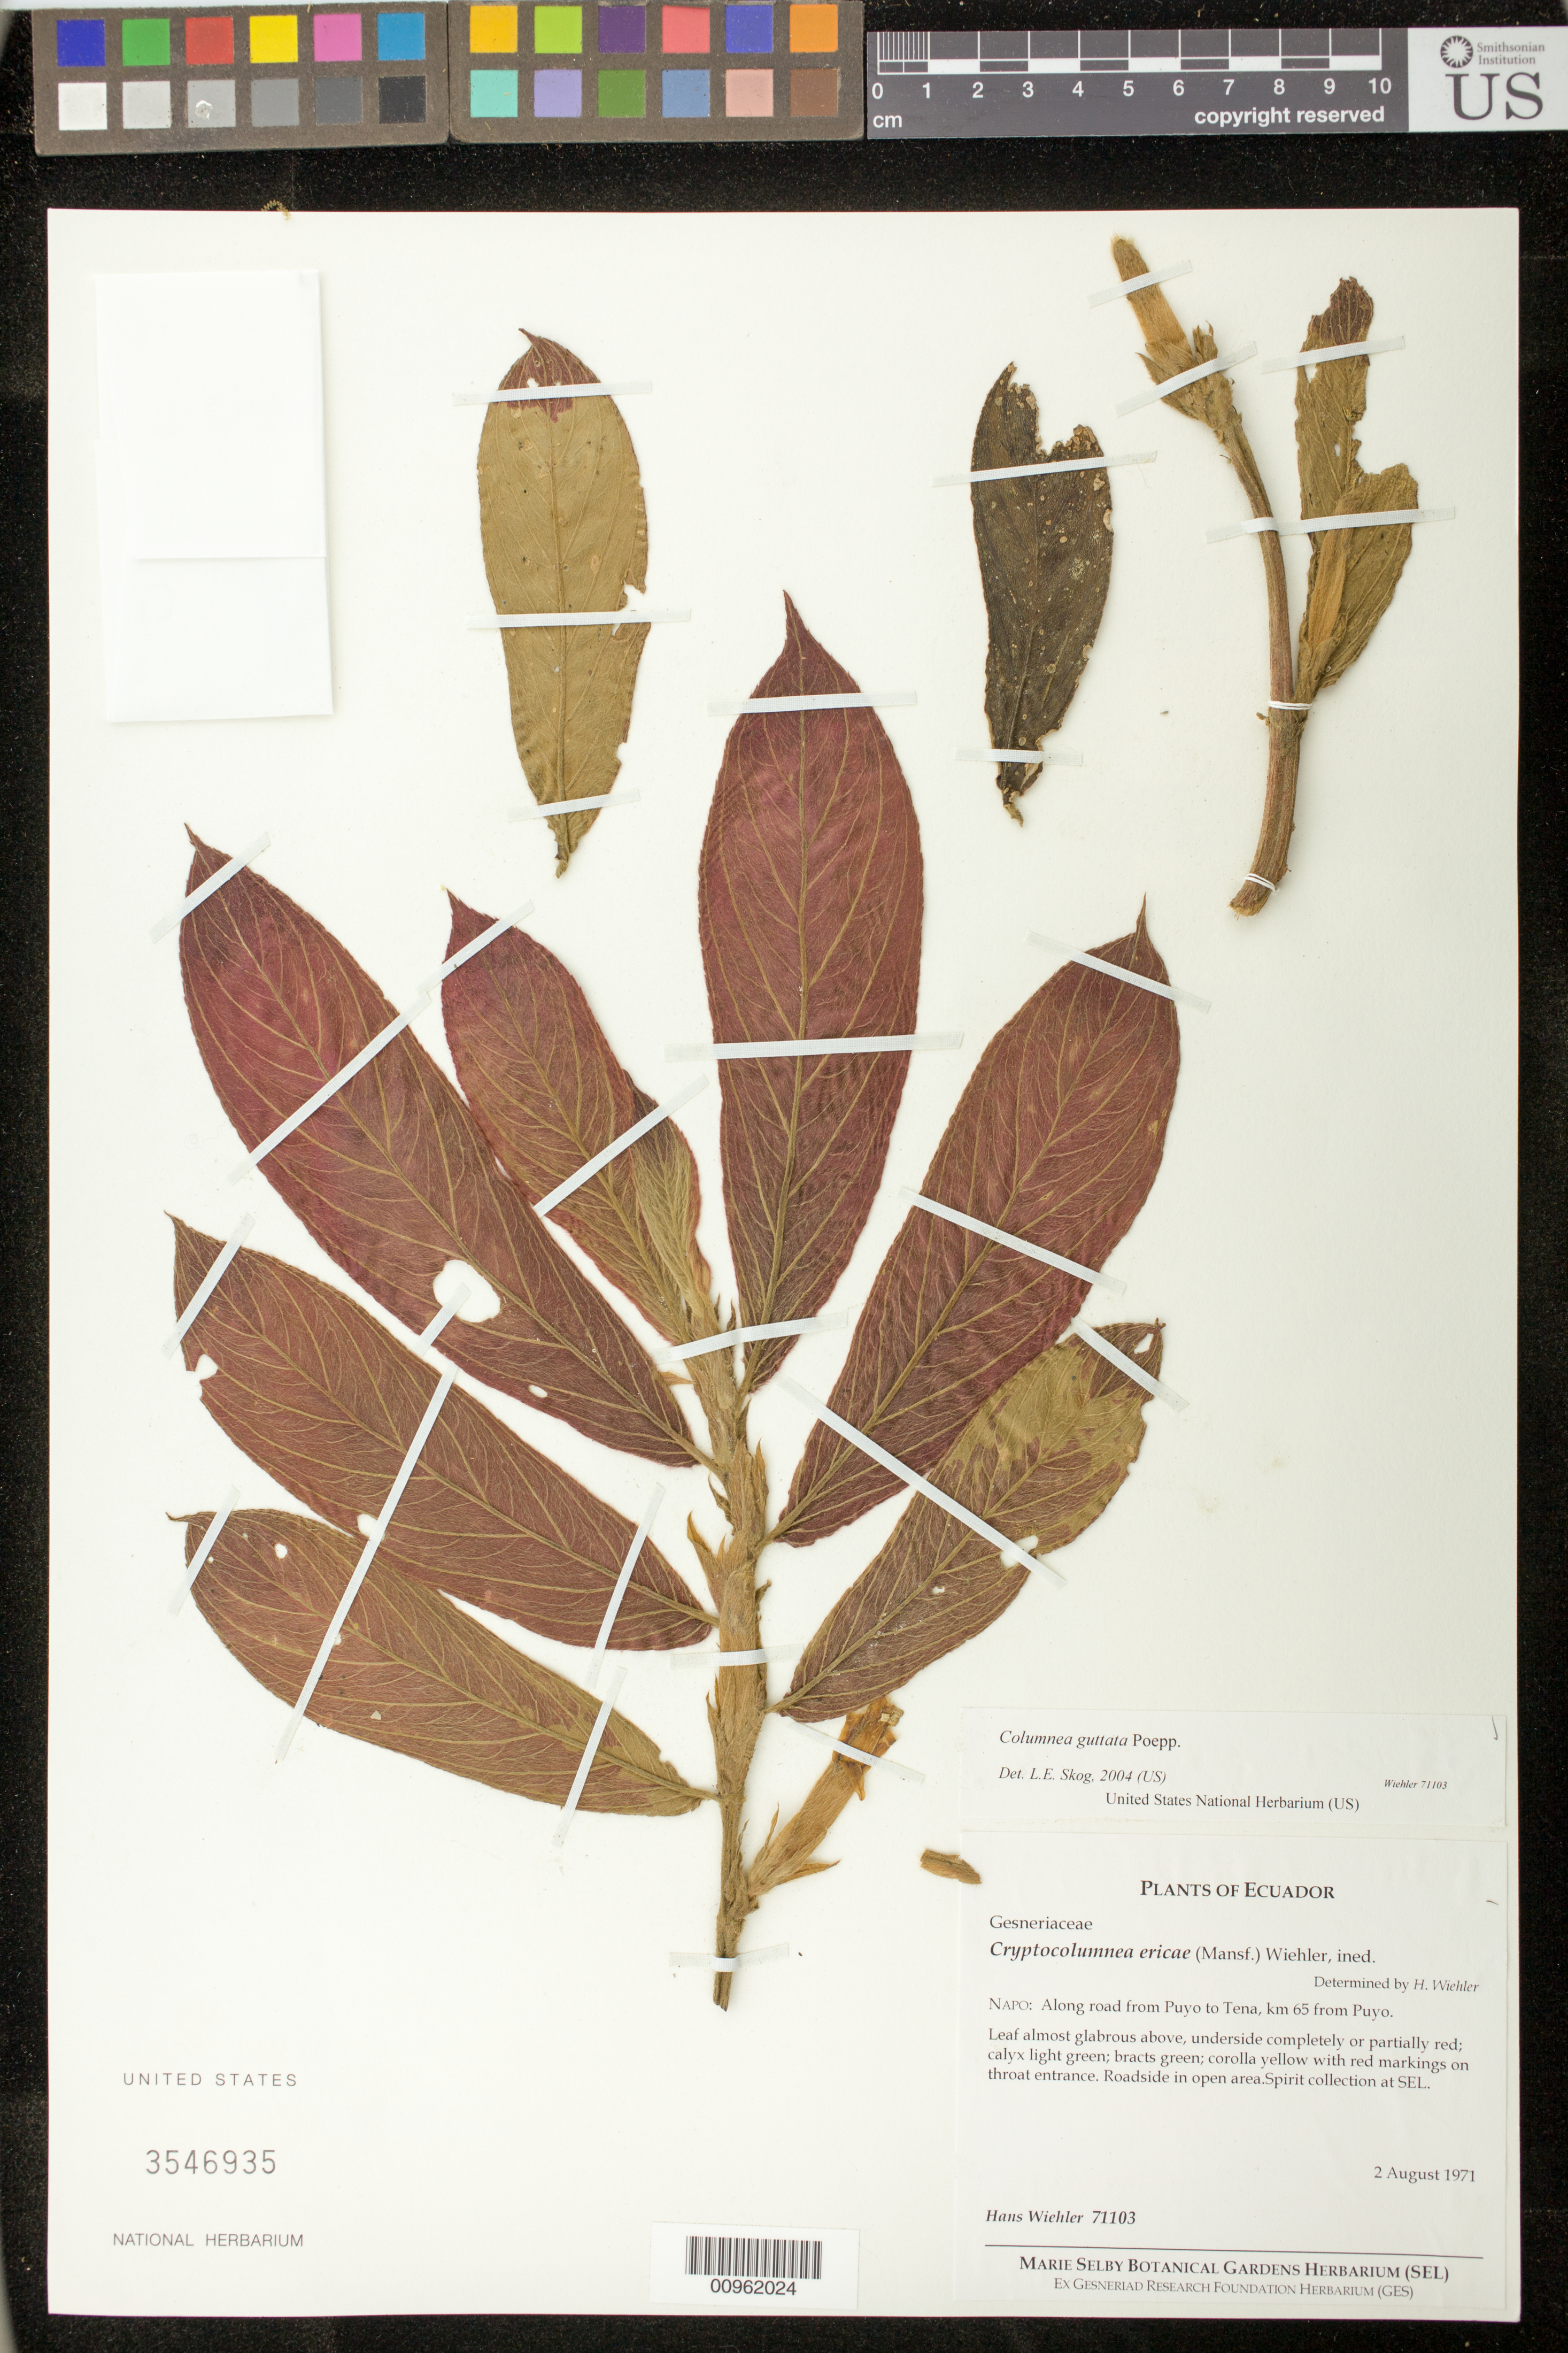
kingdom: Plantae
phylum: Tracheophyta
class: Magnoliopsida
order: Lamiales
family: Gesneriaceae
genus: Columnea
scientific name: Columnea guttata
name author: Poepp.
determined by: Skog, Laurence E.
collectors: H. J. Wiehler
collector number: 71103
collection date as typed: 02 Aug 1971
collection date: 1971-08-02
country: Ecuador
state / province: Napo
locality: Napo: along road from Puyo to Tena, km 65 from Puyo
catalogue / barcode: US 3546935